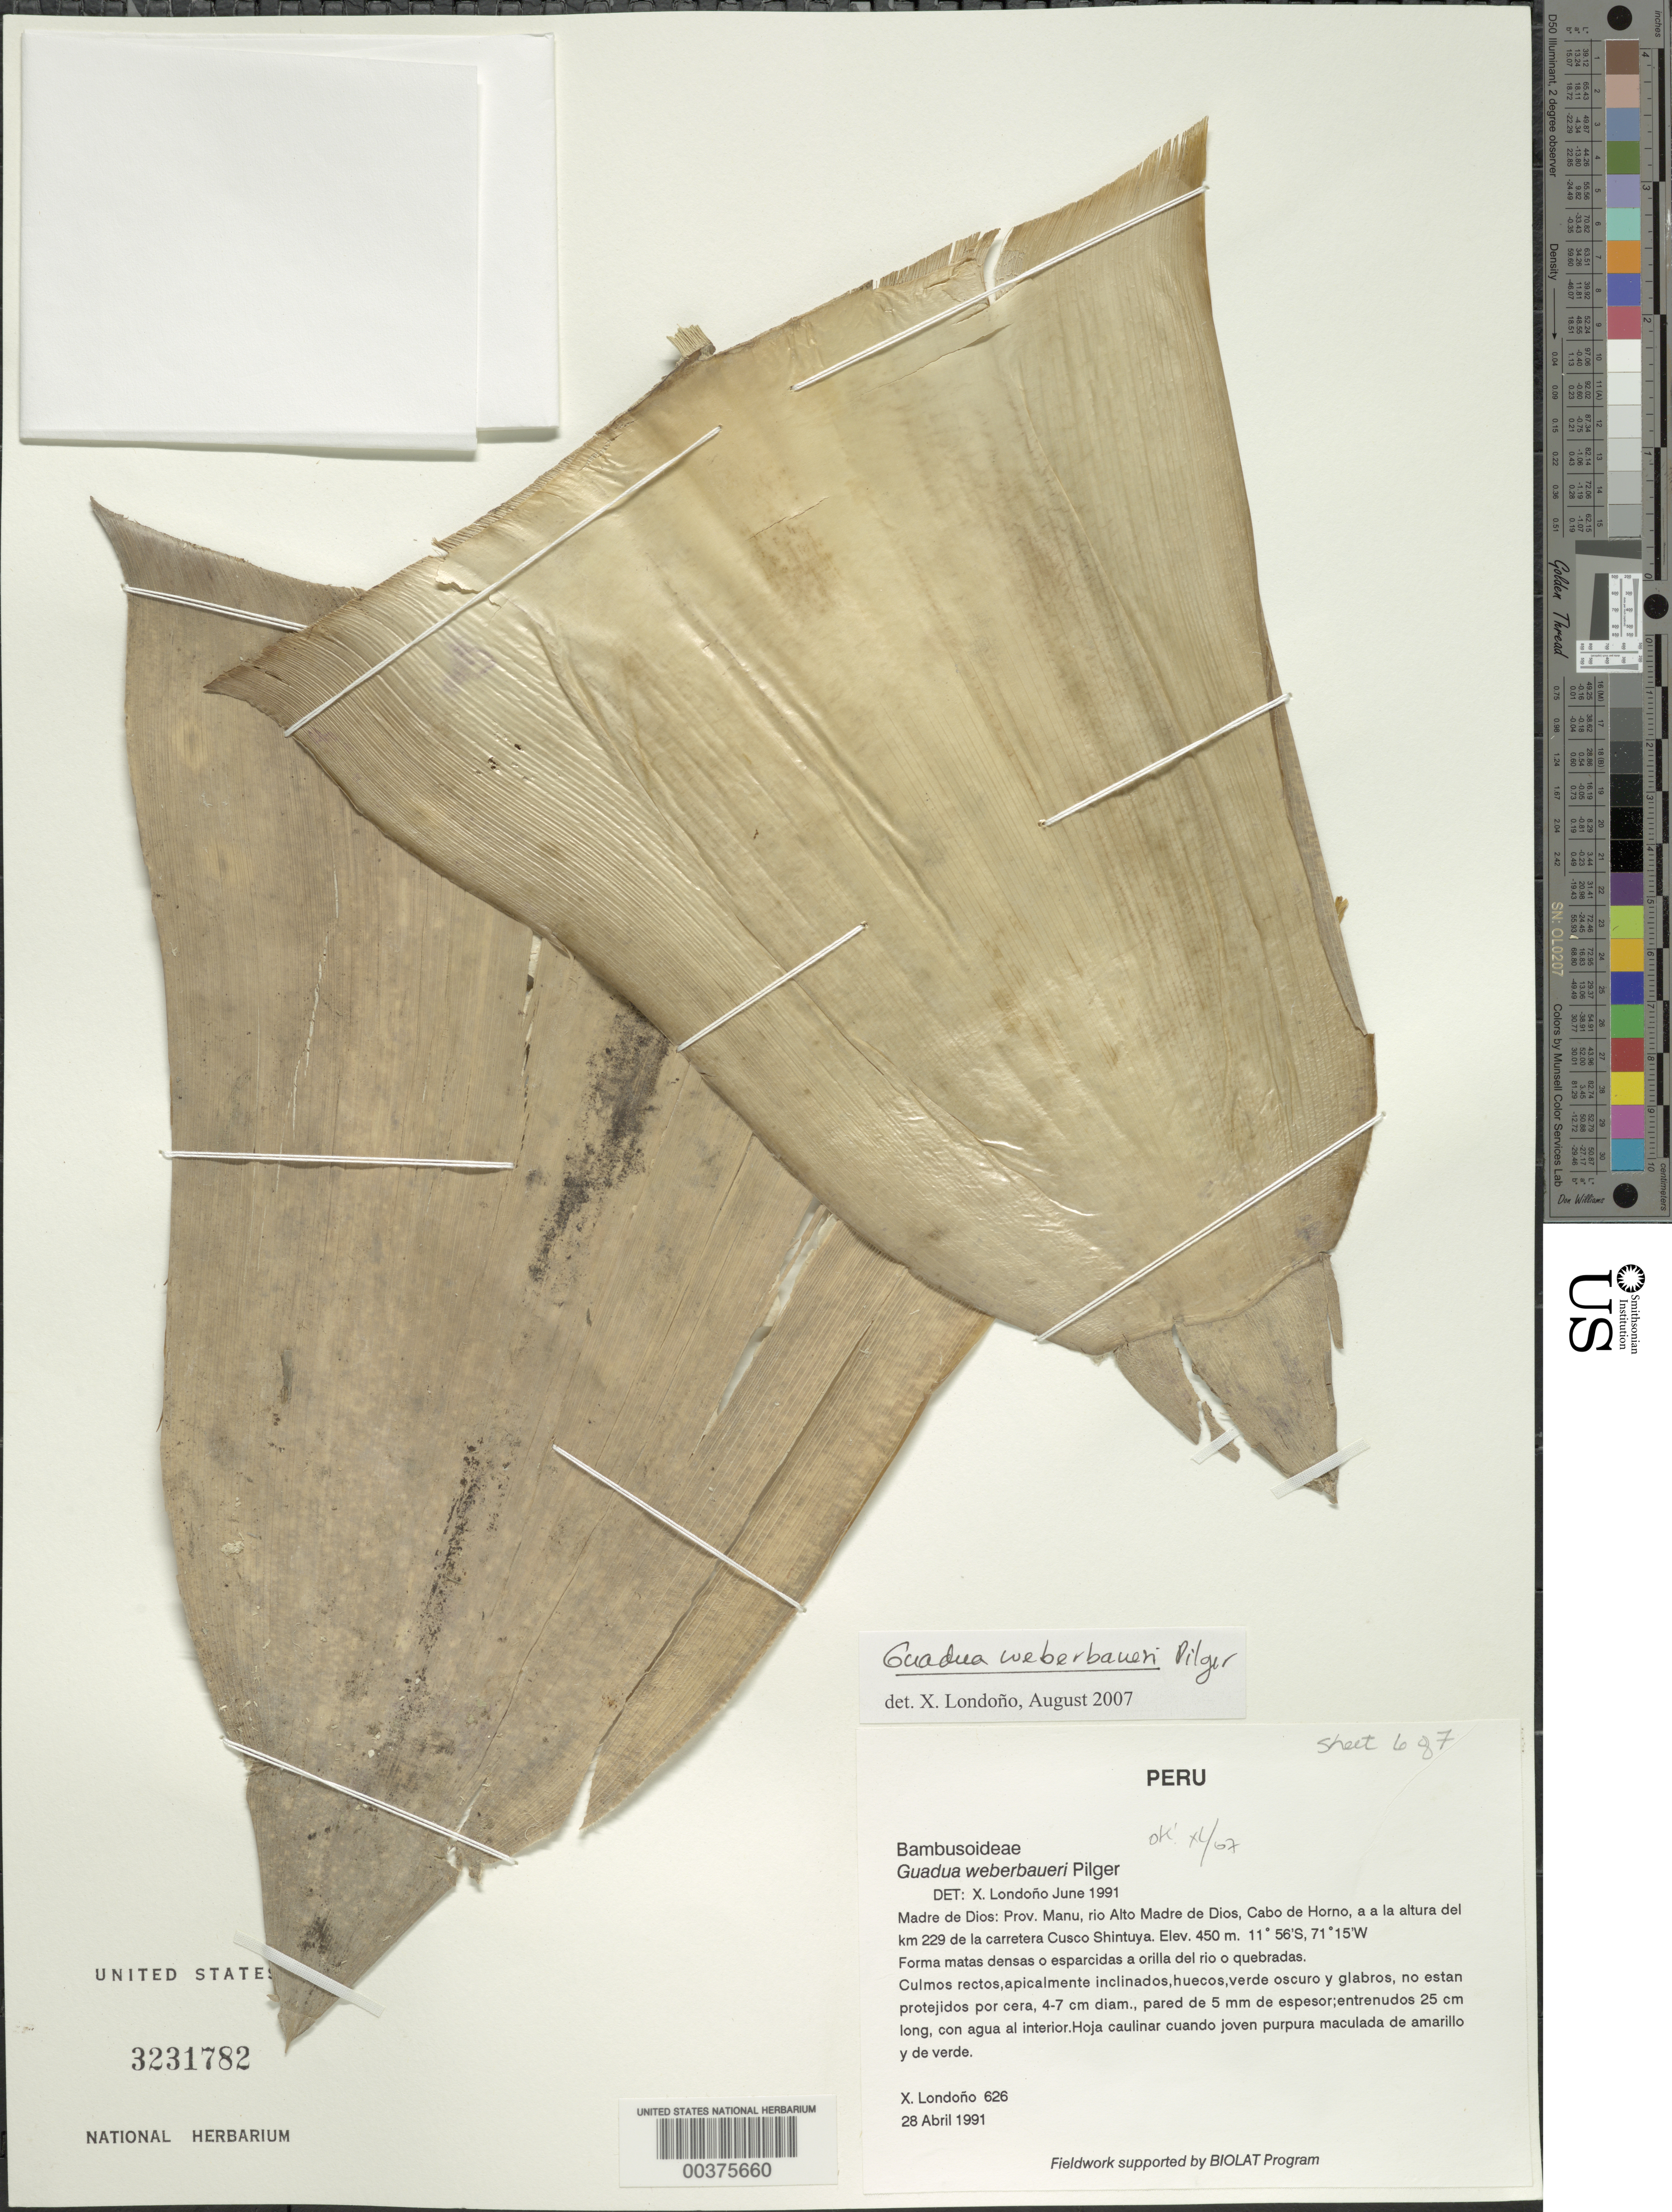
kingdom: Plantae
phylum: Tracheophyta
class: Liliopsida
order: Poales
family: Poaceae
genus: Guadua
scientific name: Guadua weberbaueri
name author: Pilg.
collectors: X. Londoño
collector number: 626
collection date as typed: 28 Apr 1991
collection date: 1991-04-28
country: Peru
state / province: Madre de Dios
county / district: Manú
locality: Rio Alto Madre de Dios, Cabo de Horno, a la altura del km 229 de la carretera Cusco Shintuya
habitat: Forma matas densas o esparcidas a orilla del rio quebradas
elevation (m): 450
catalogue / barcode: US 3231782